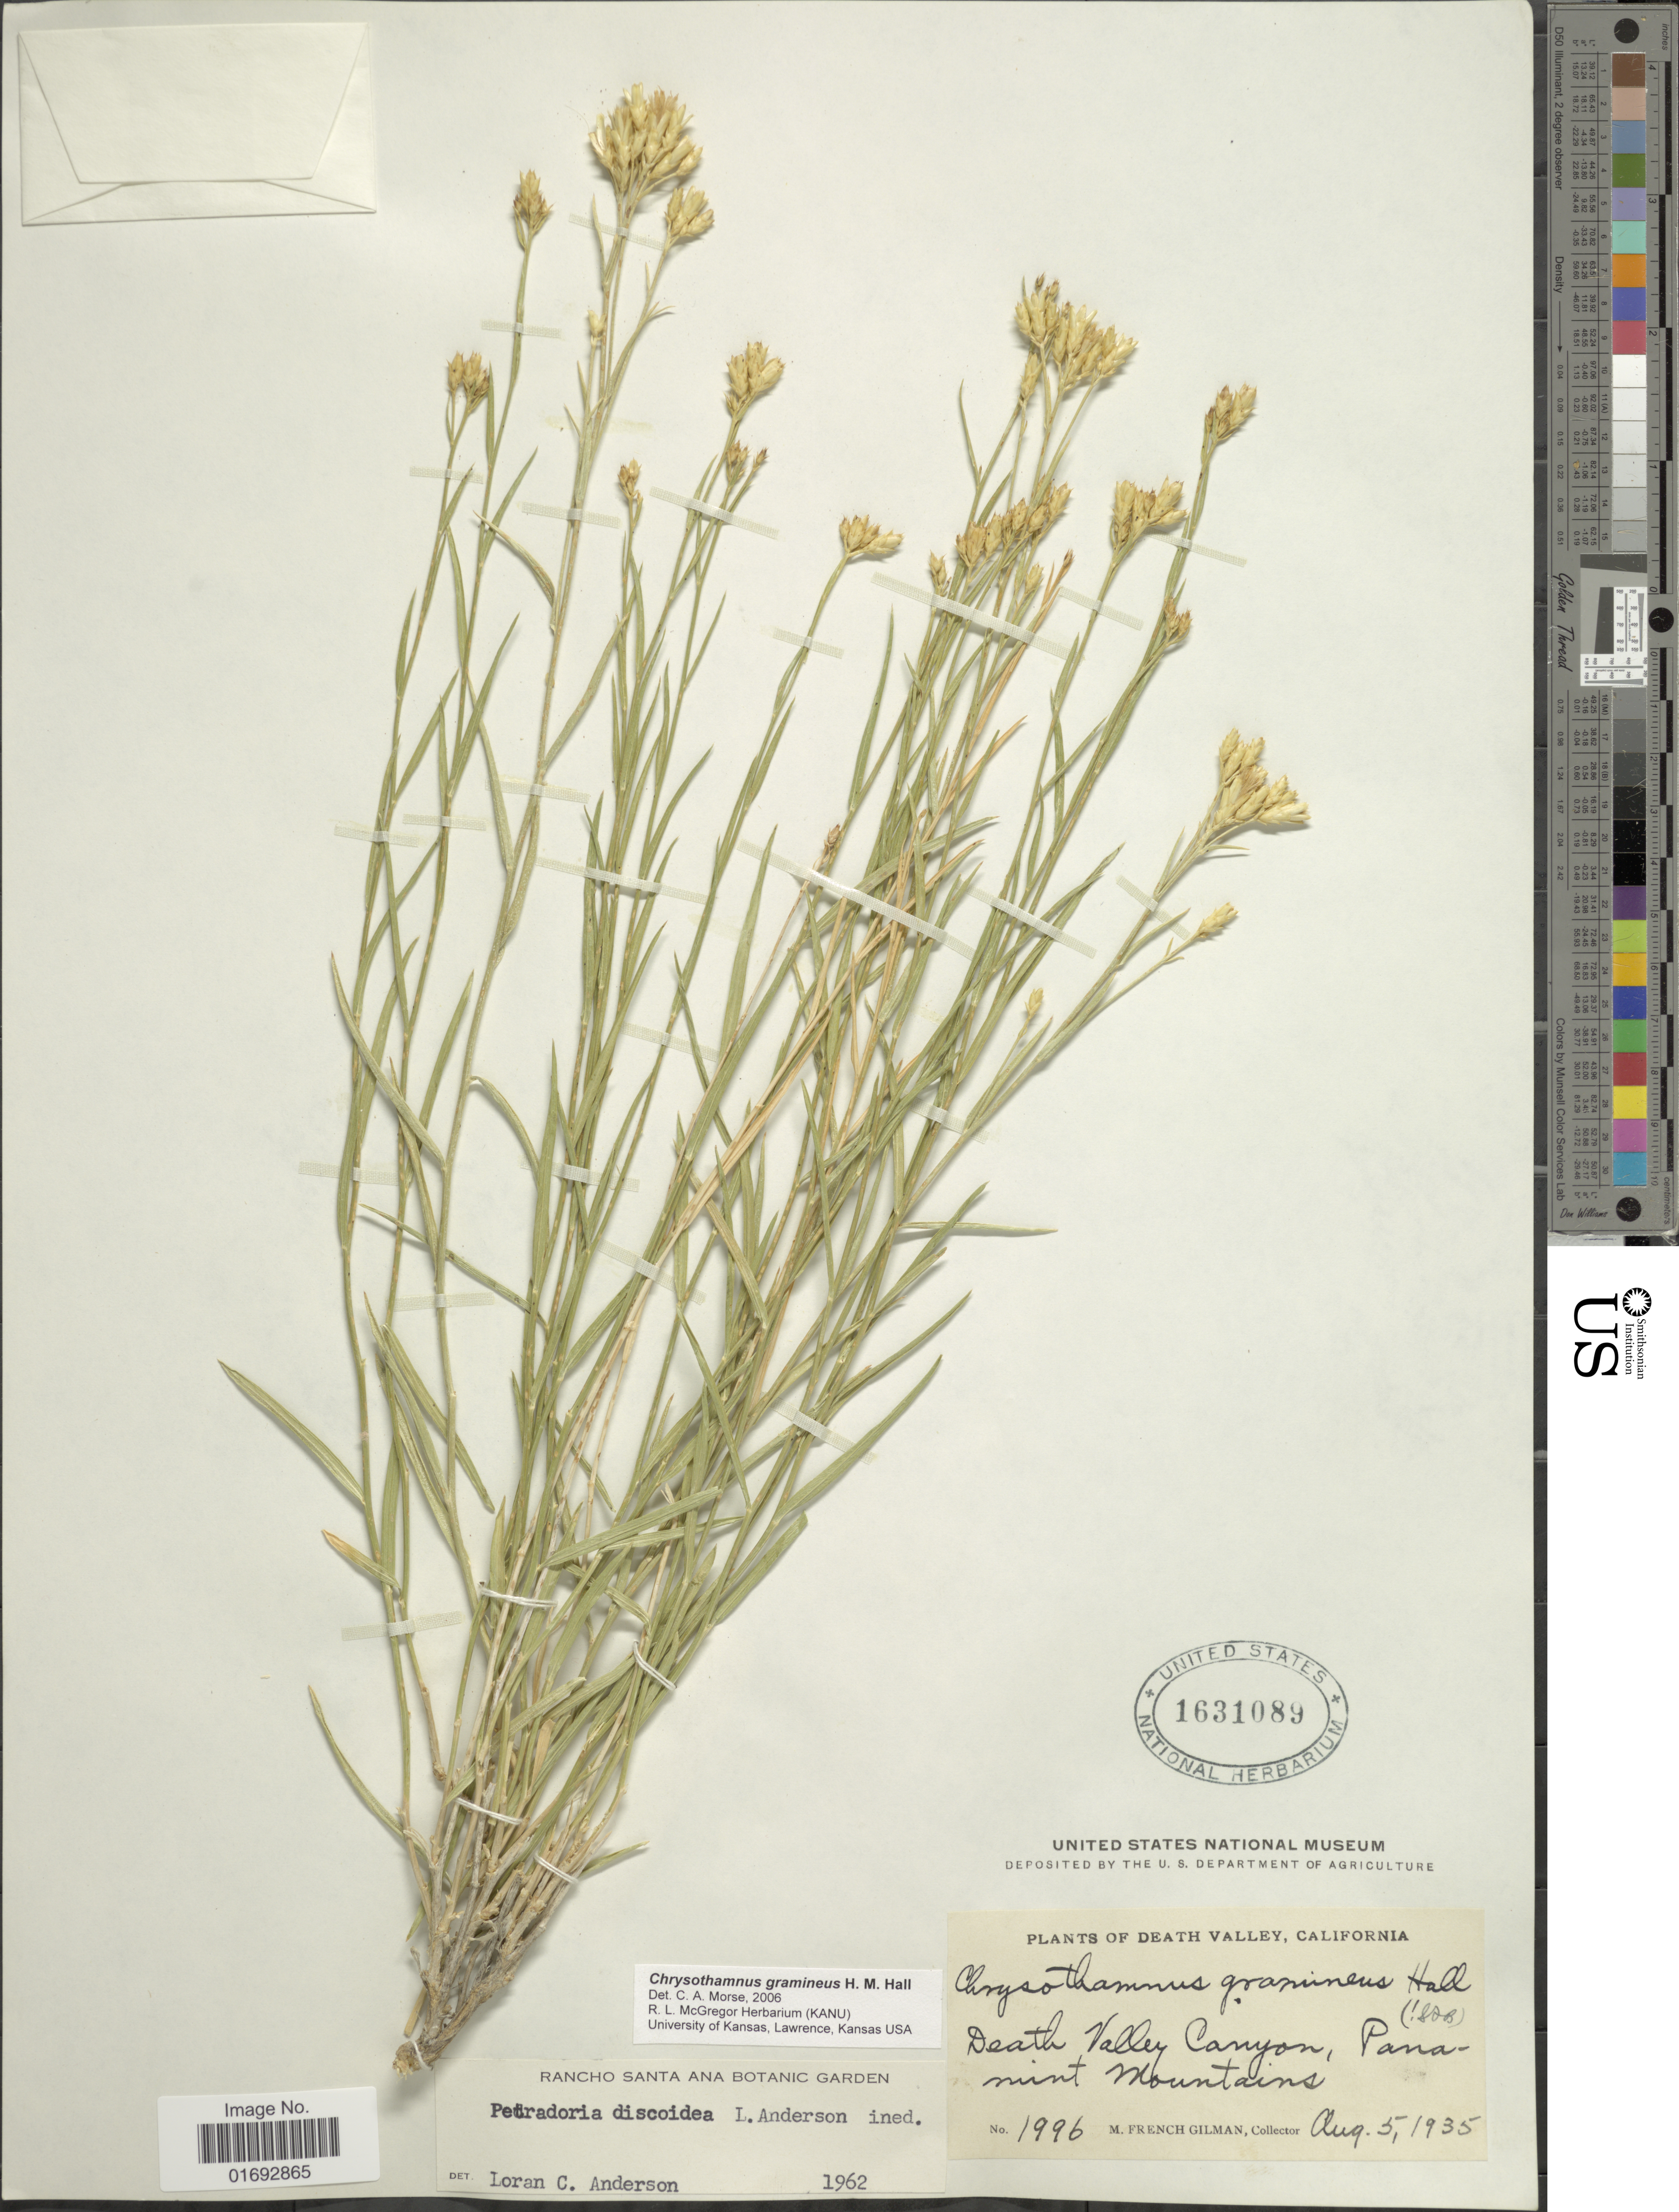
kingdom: Plantae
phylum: Tracheophyta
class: Magnoliopsida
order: Asterales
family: Asteraceae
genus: Cuniculotinus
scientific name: Cuniculotinus gramineus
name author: (H.M. Hall) et al.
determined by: Urbatsch, Lowell E., Curator (LSU), Louisiana State University (UNITED STATES)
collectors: M. F. Gilman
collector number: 1996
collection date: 1935-08-05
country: United States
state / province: California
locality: Death Valley, Death Valley Canyon, Panamint Mountains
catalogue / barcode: US 1631089